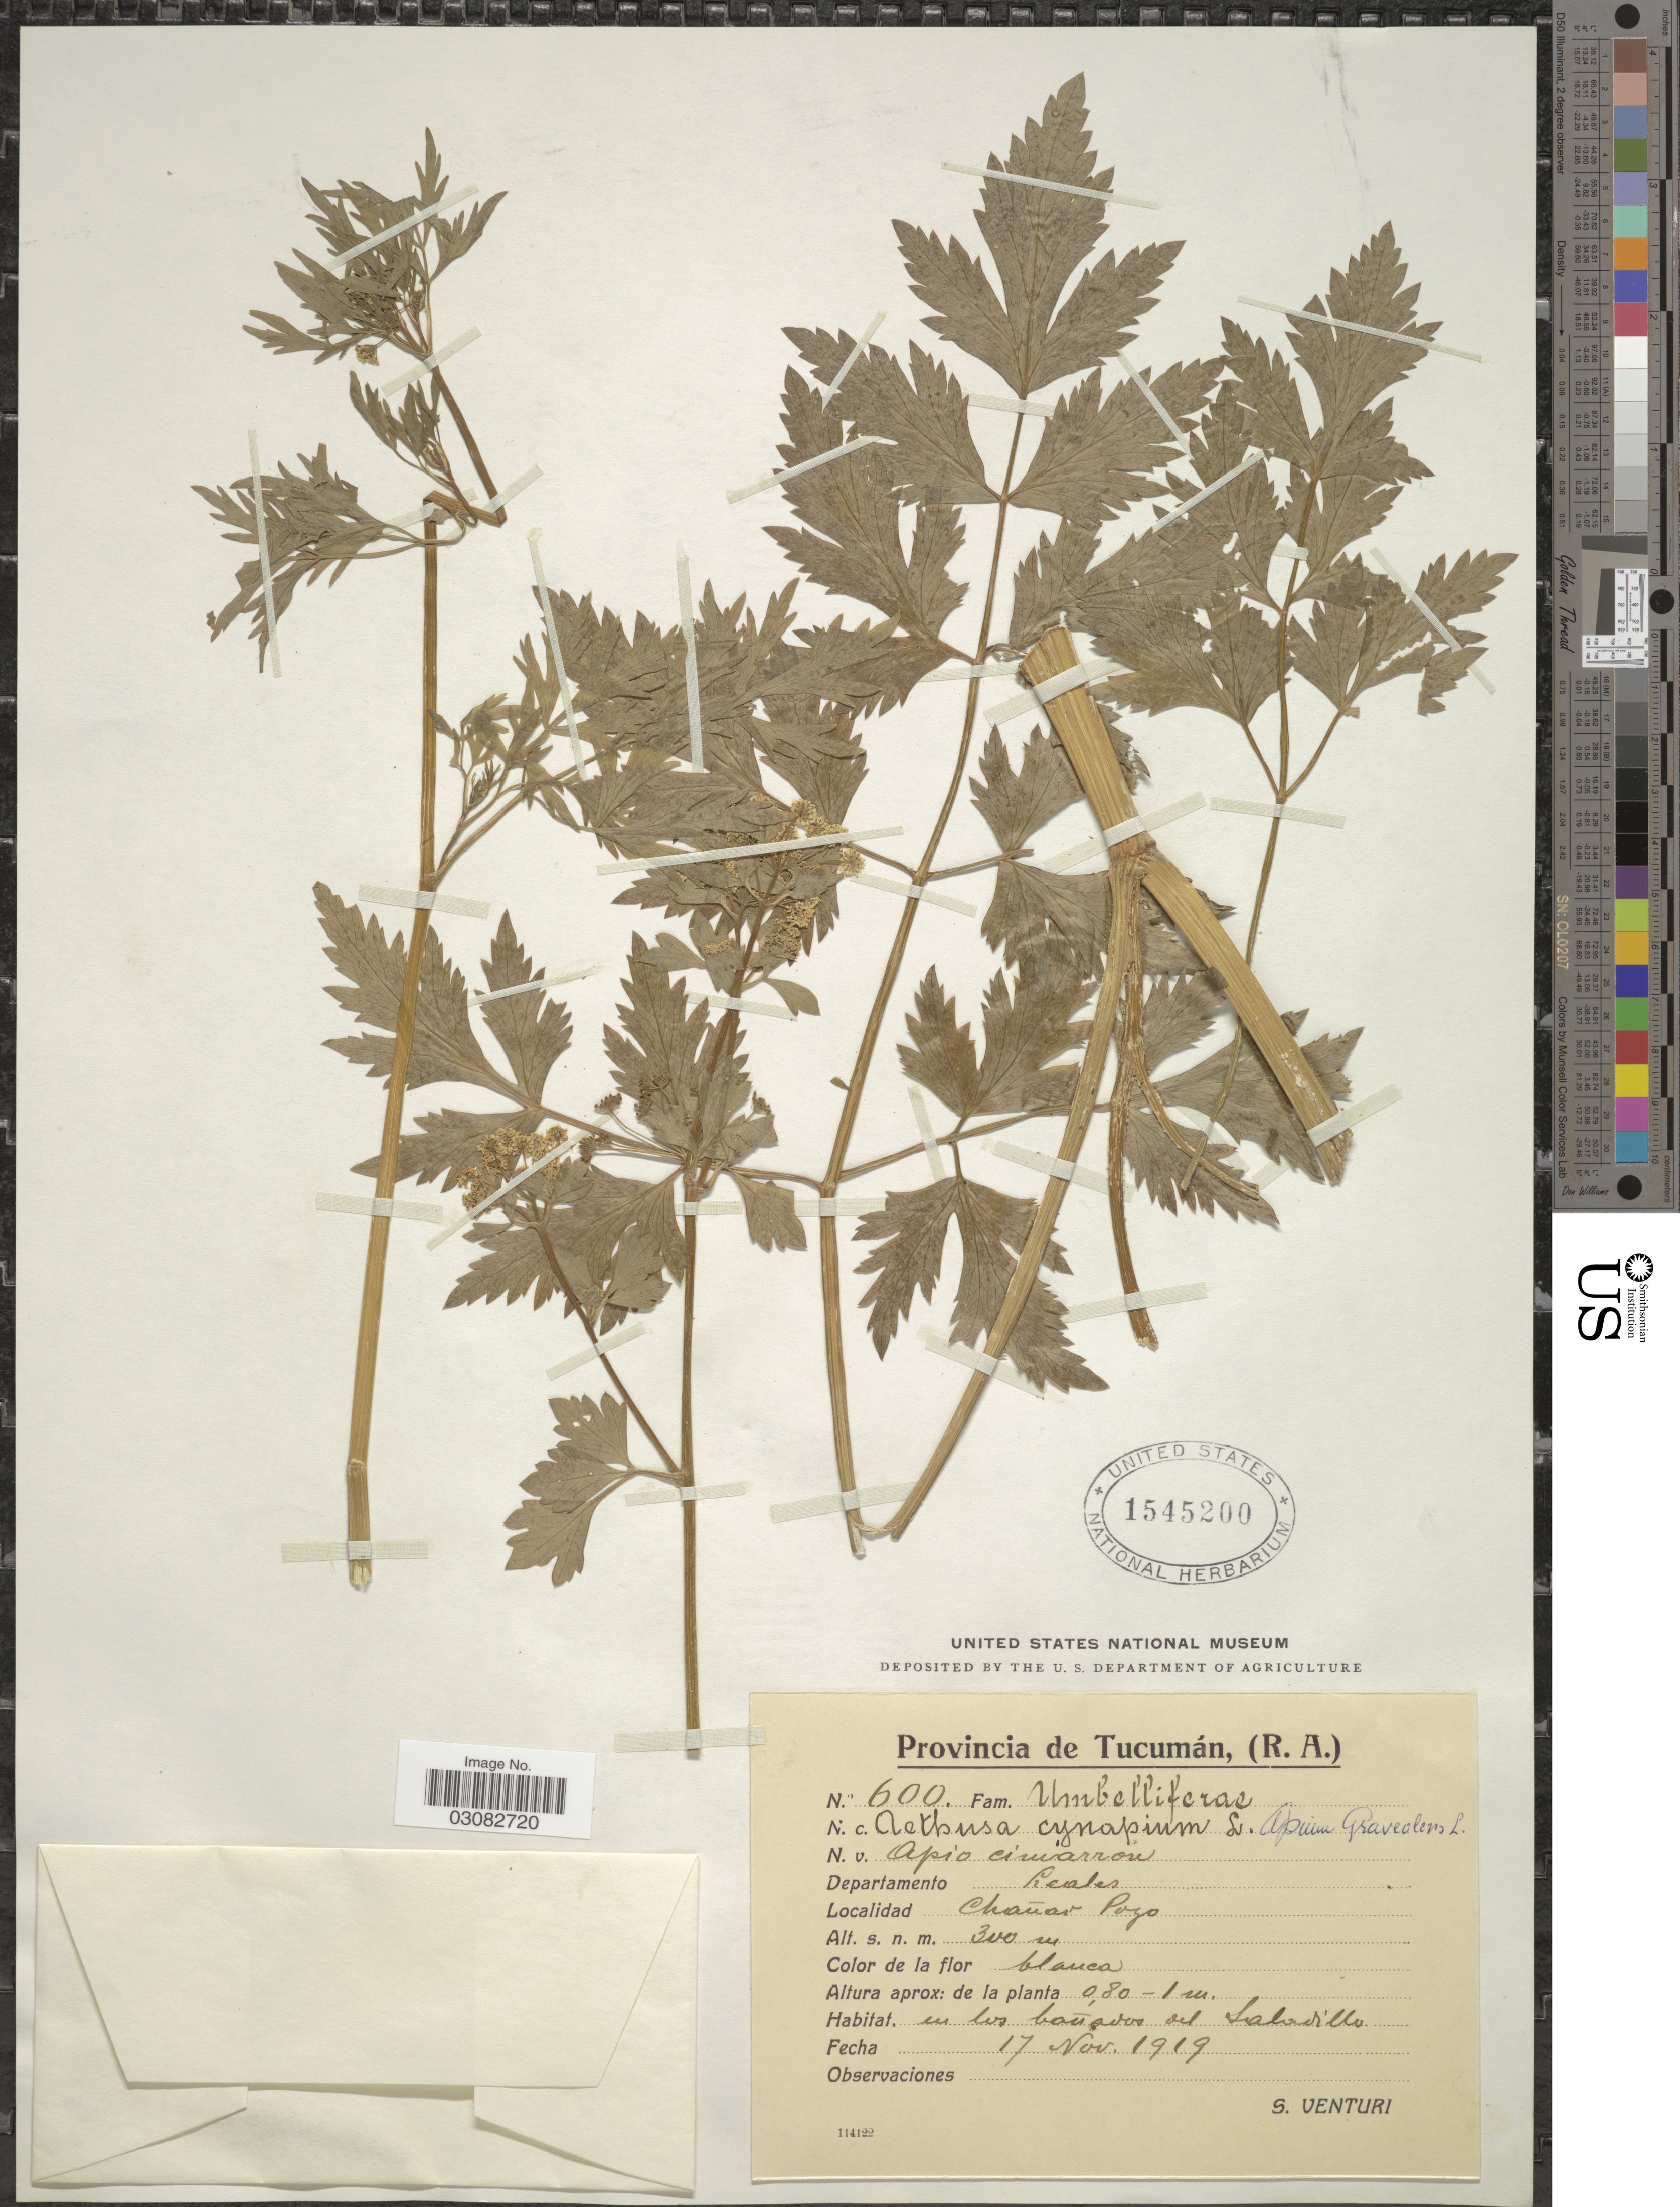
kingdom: Plantae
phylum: Tracheophyta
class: Magnoliopsida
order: Apiales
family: Apiaceae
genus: Apium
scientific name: Apium graveolens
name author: L.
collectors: S. Venturi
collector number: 600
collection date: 1919-11-17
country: Argentina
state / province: Tucuman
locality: Departamento Leales. Chañar Pozo.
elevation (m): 300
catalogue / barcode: US 1545200